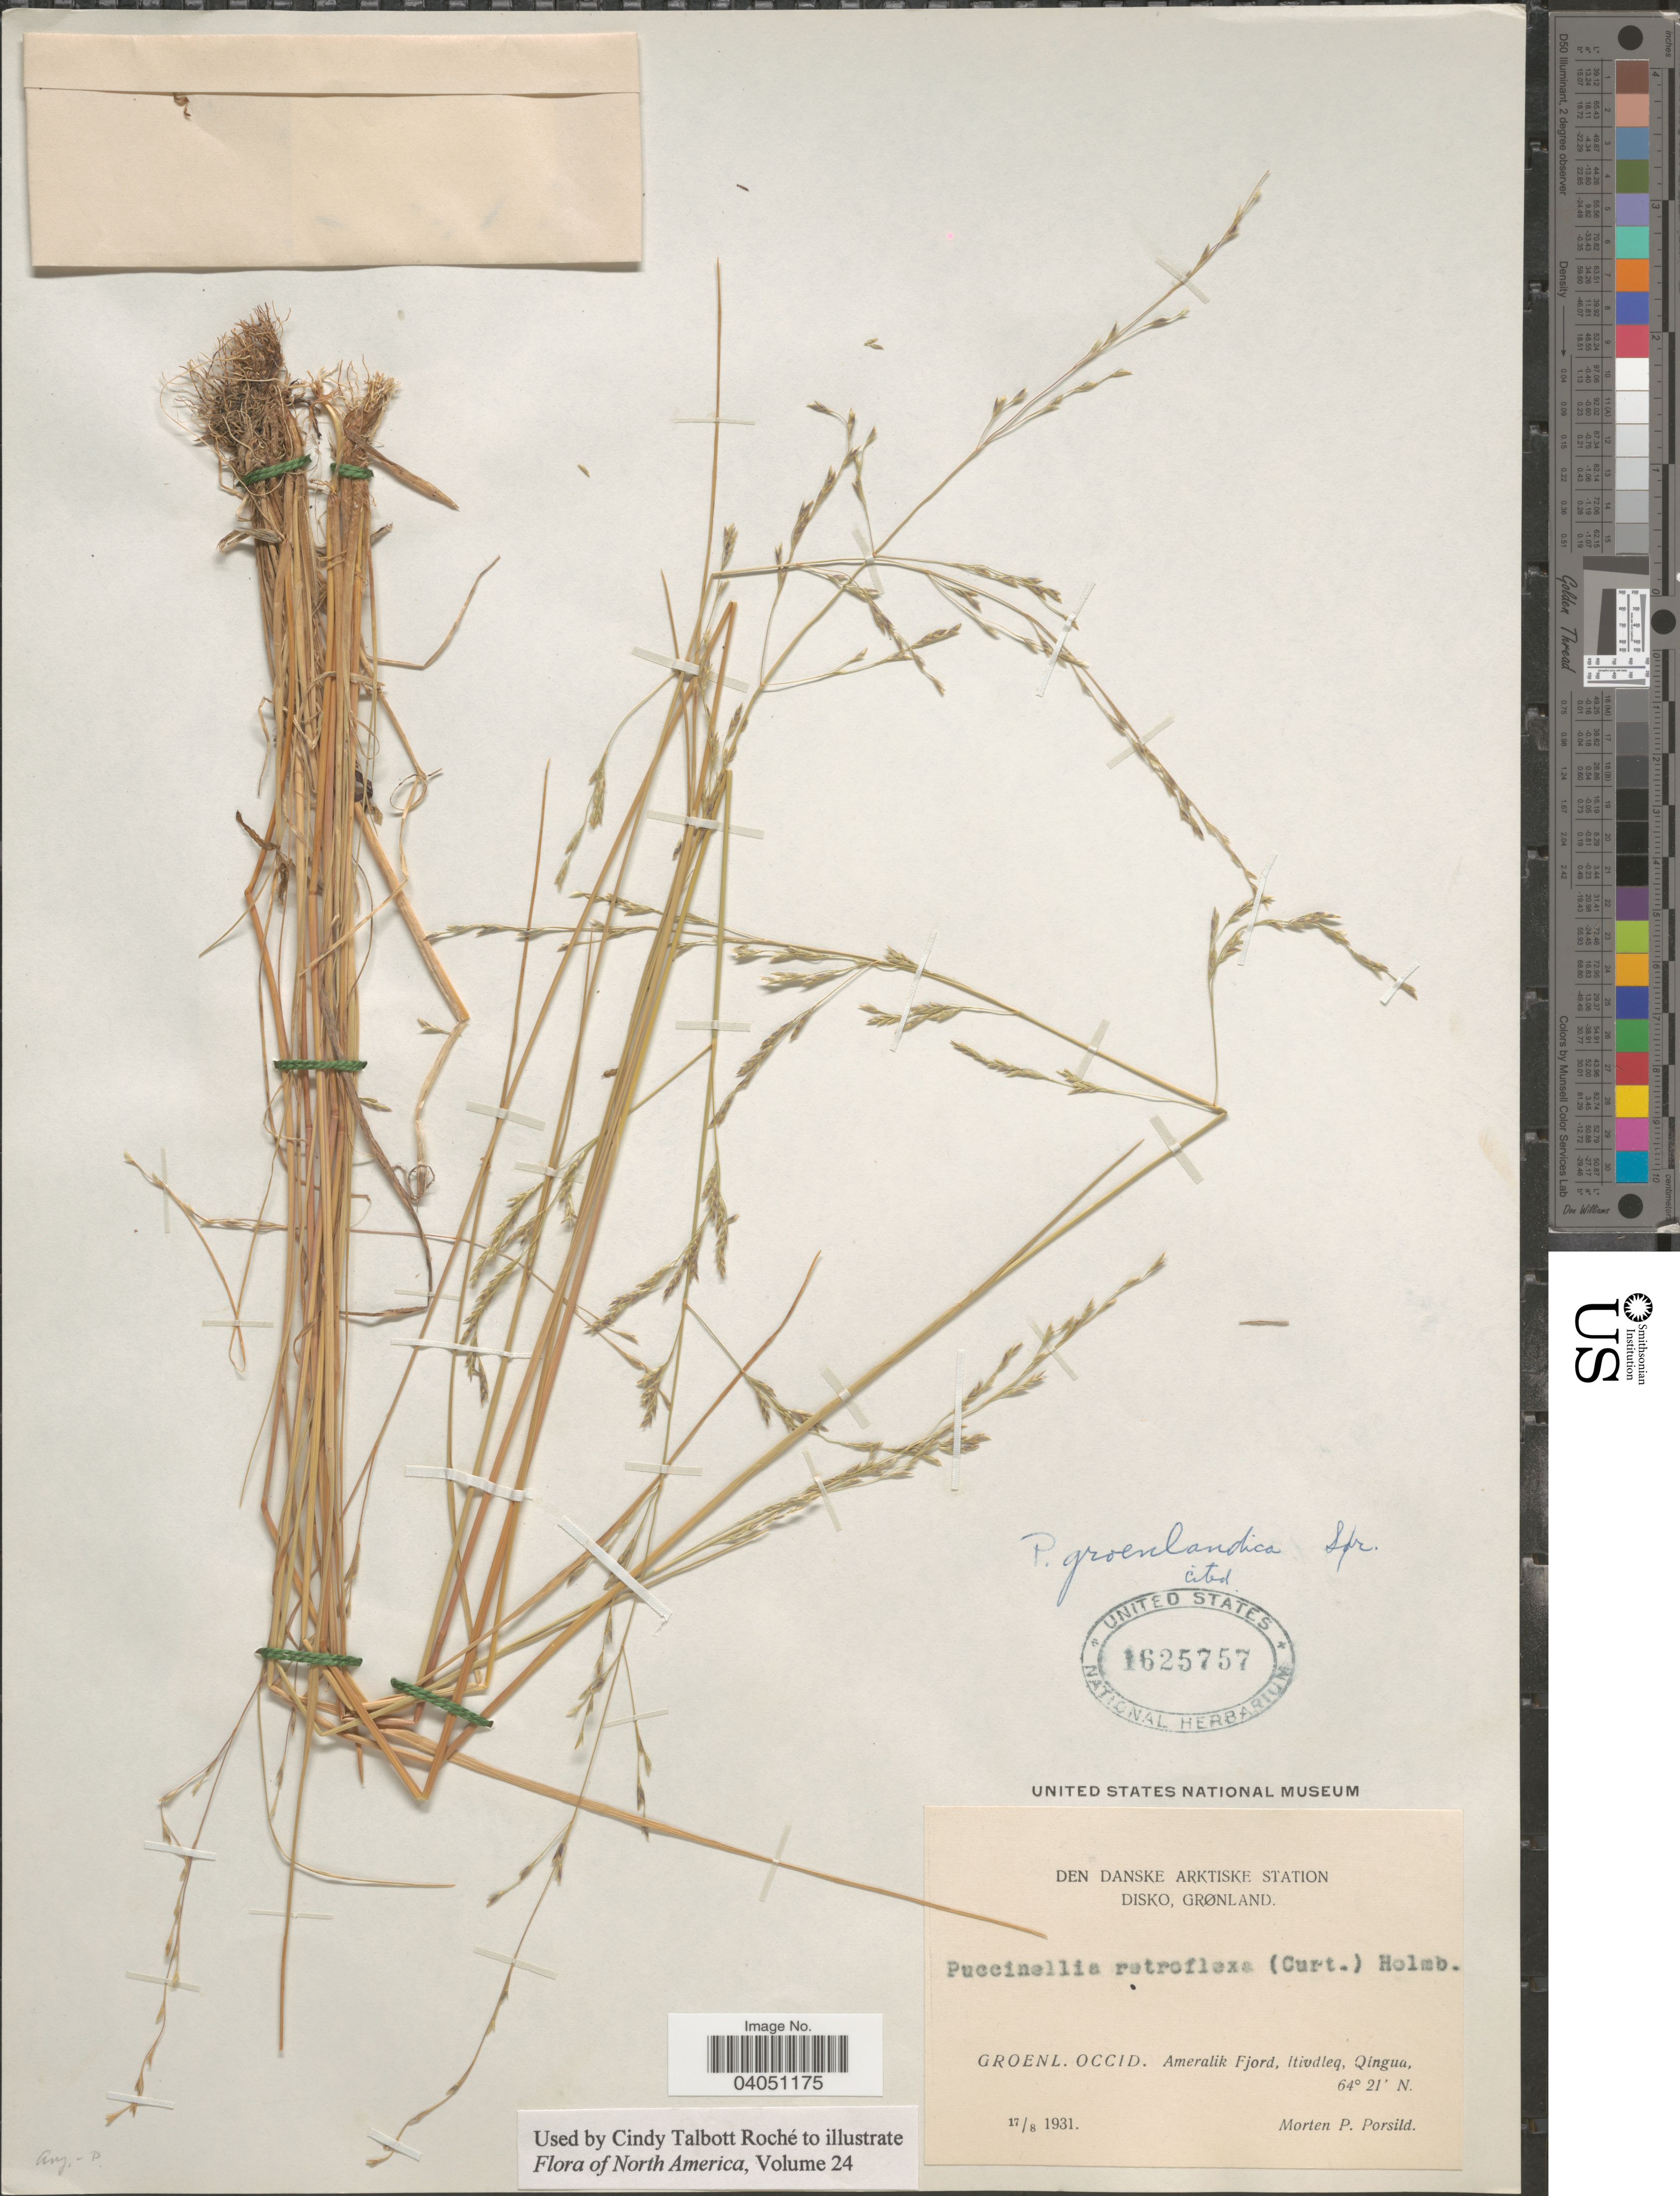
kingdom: Plantae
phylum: Tracheophyta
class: Liliopsida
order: Poales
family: Poaceae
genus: Puccinellia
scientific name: Puccinellia groenlandica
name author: T.J. Sørensen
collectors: M. P. Porsild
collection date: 1931-08-17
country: Greenland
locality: Den Danske Arktiske Station. Disko, Grønland. Groenl. Occid. Ameralik Fjord, Itivdleg, Qingua.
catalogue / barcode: US 1625757